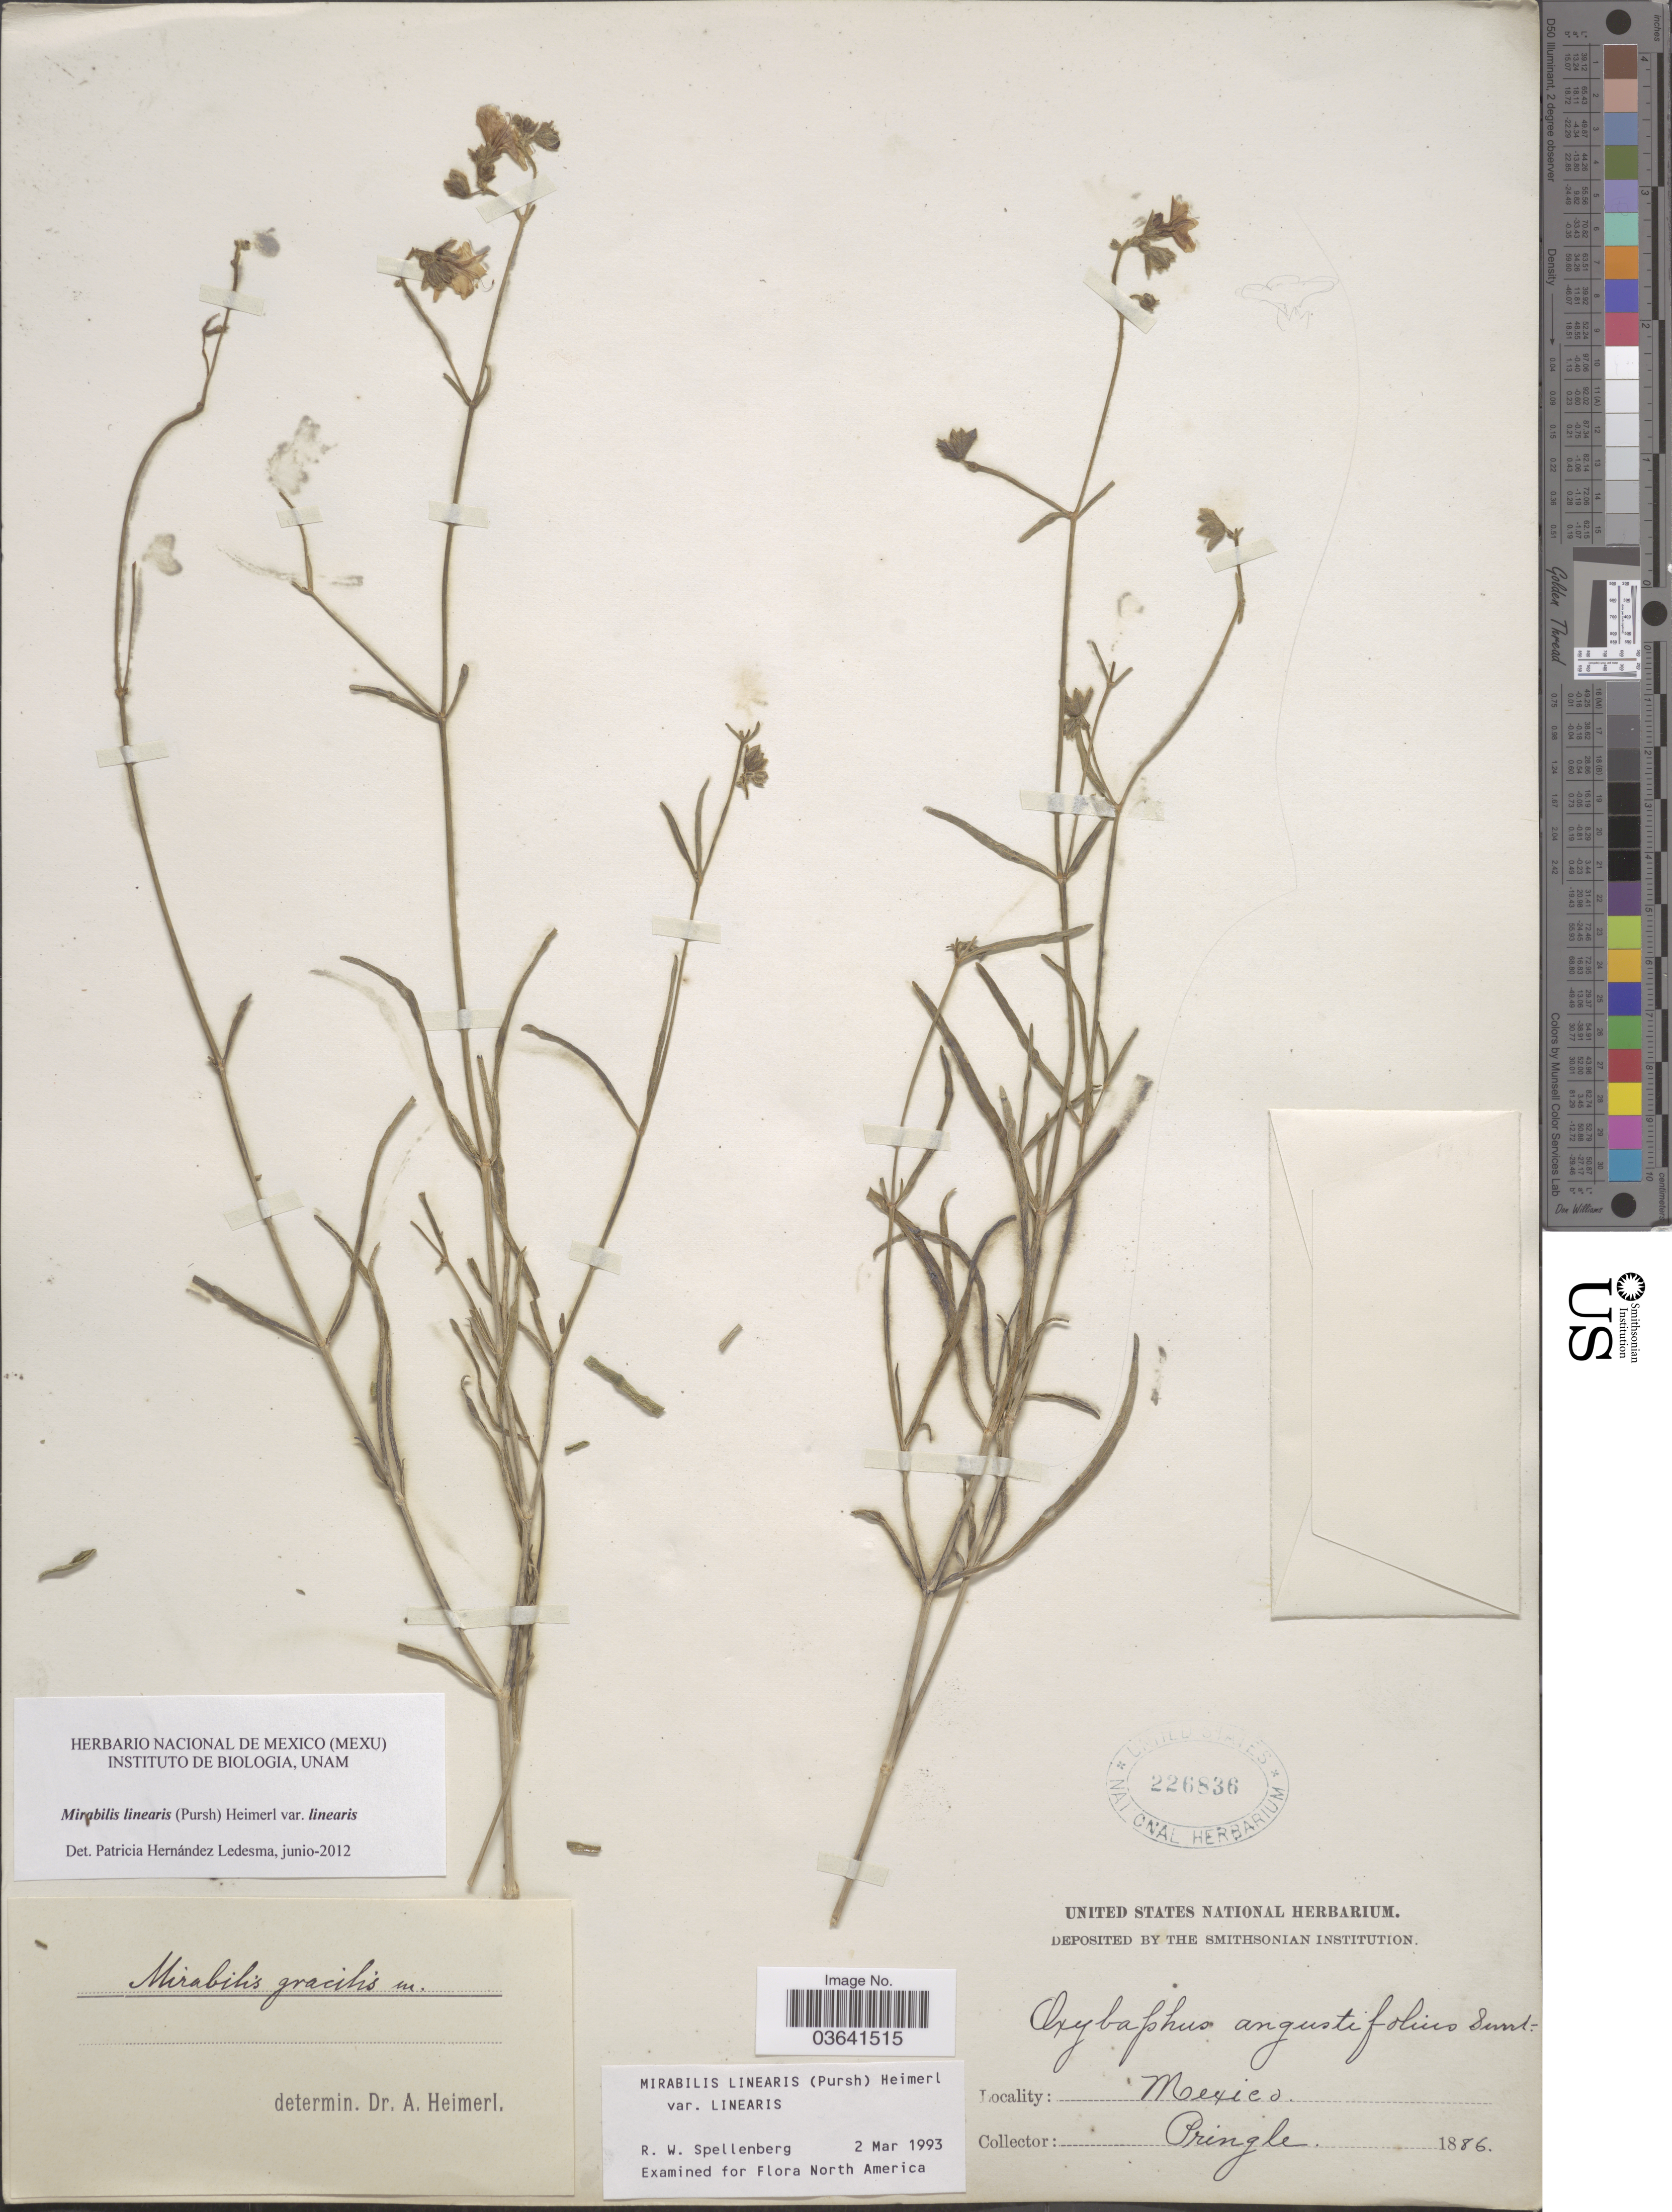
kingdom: Plantae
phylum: Tracheophyta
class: Magnoliopsida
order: Caryophyllales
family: Nyctaginaceae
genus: Mirabilis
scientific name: Mirabilis linearis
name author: (Pursh) Heimerl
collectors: -- Pringle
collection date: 1886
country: Mexico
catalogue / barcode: US 226836